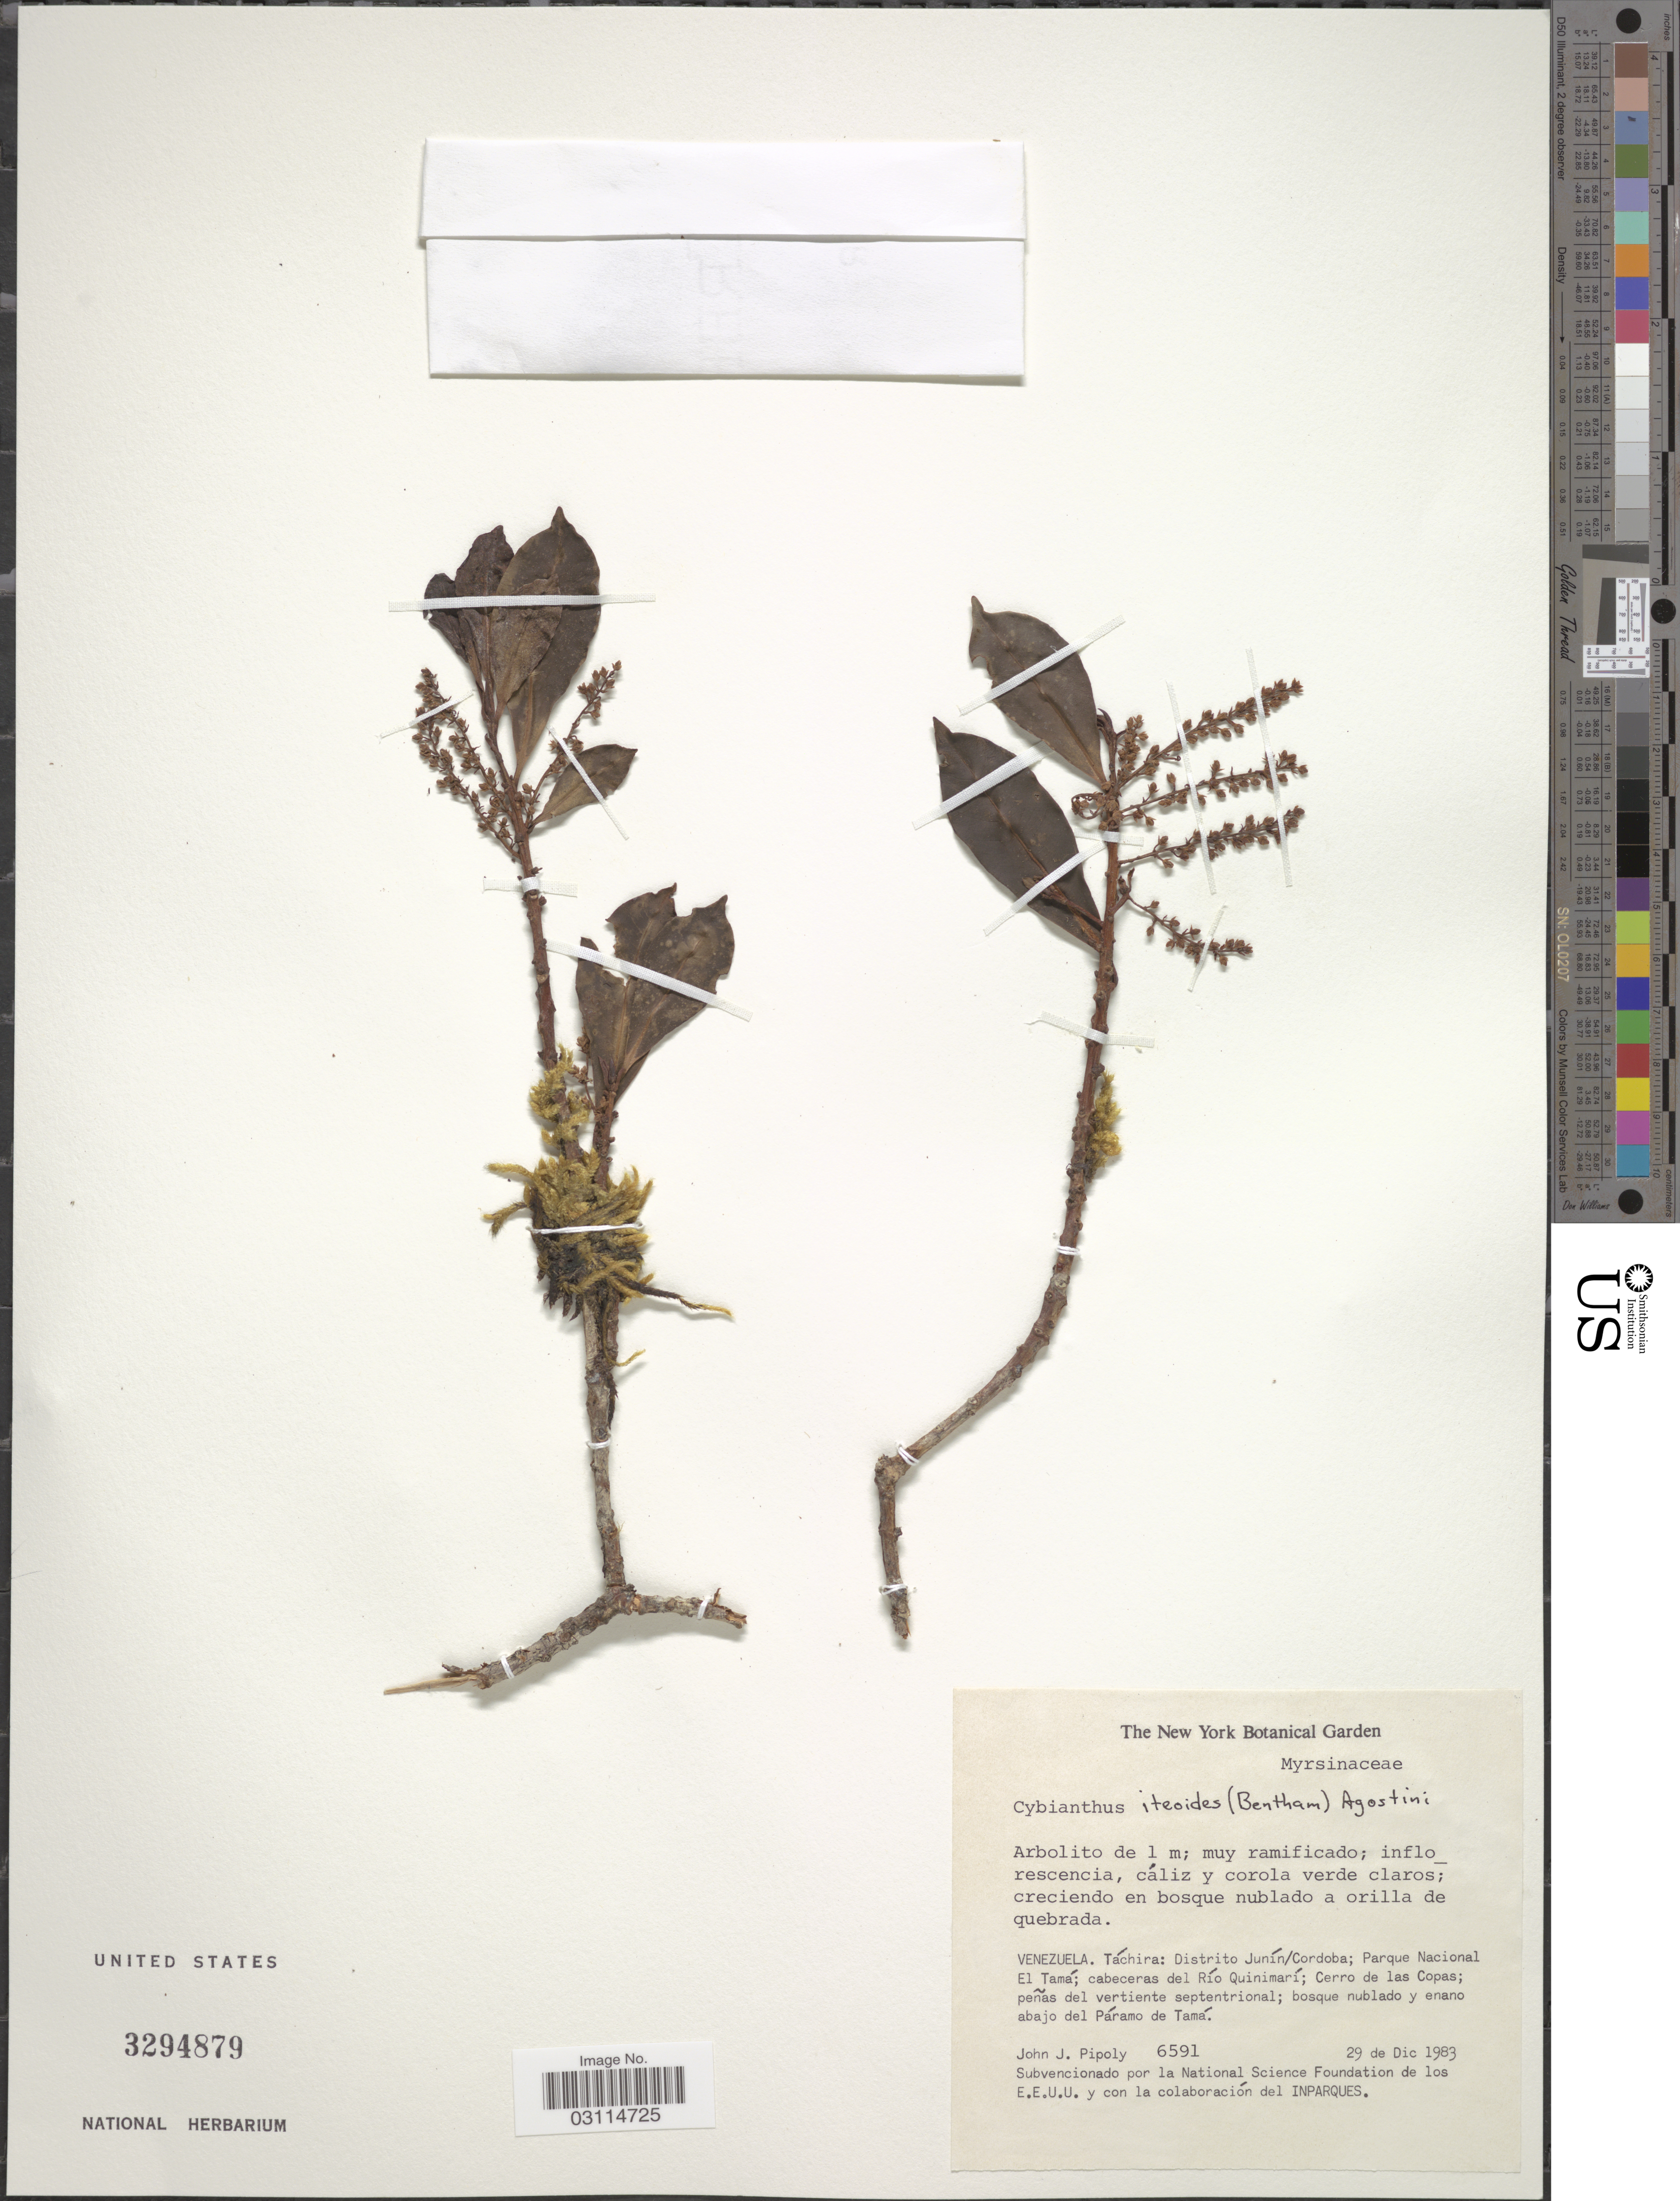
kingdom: Plantae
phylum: Tracheophyta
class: Magnoliopsida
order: Ericales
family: Primulaceae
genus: Cybianthus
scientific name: Cybianthus iteoides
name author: (Benth.) G. Agostini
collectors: J. J. Pipoly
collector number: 6591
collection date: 1983-12-29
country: Venezuela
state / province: Tachira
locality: Distrito Junín/Cordoba; Parque Nacional El Tamá; cabeceras del Río Quinimarí; Cerro de las Copas; peñas del vertiente septentrional; bosque nublado y enano abajo del Páramo de Tamá.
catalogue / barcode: US 3294879